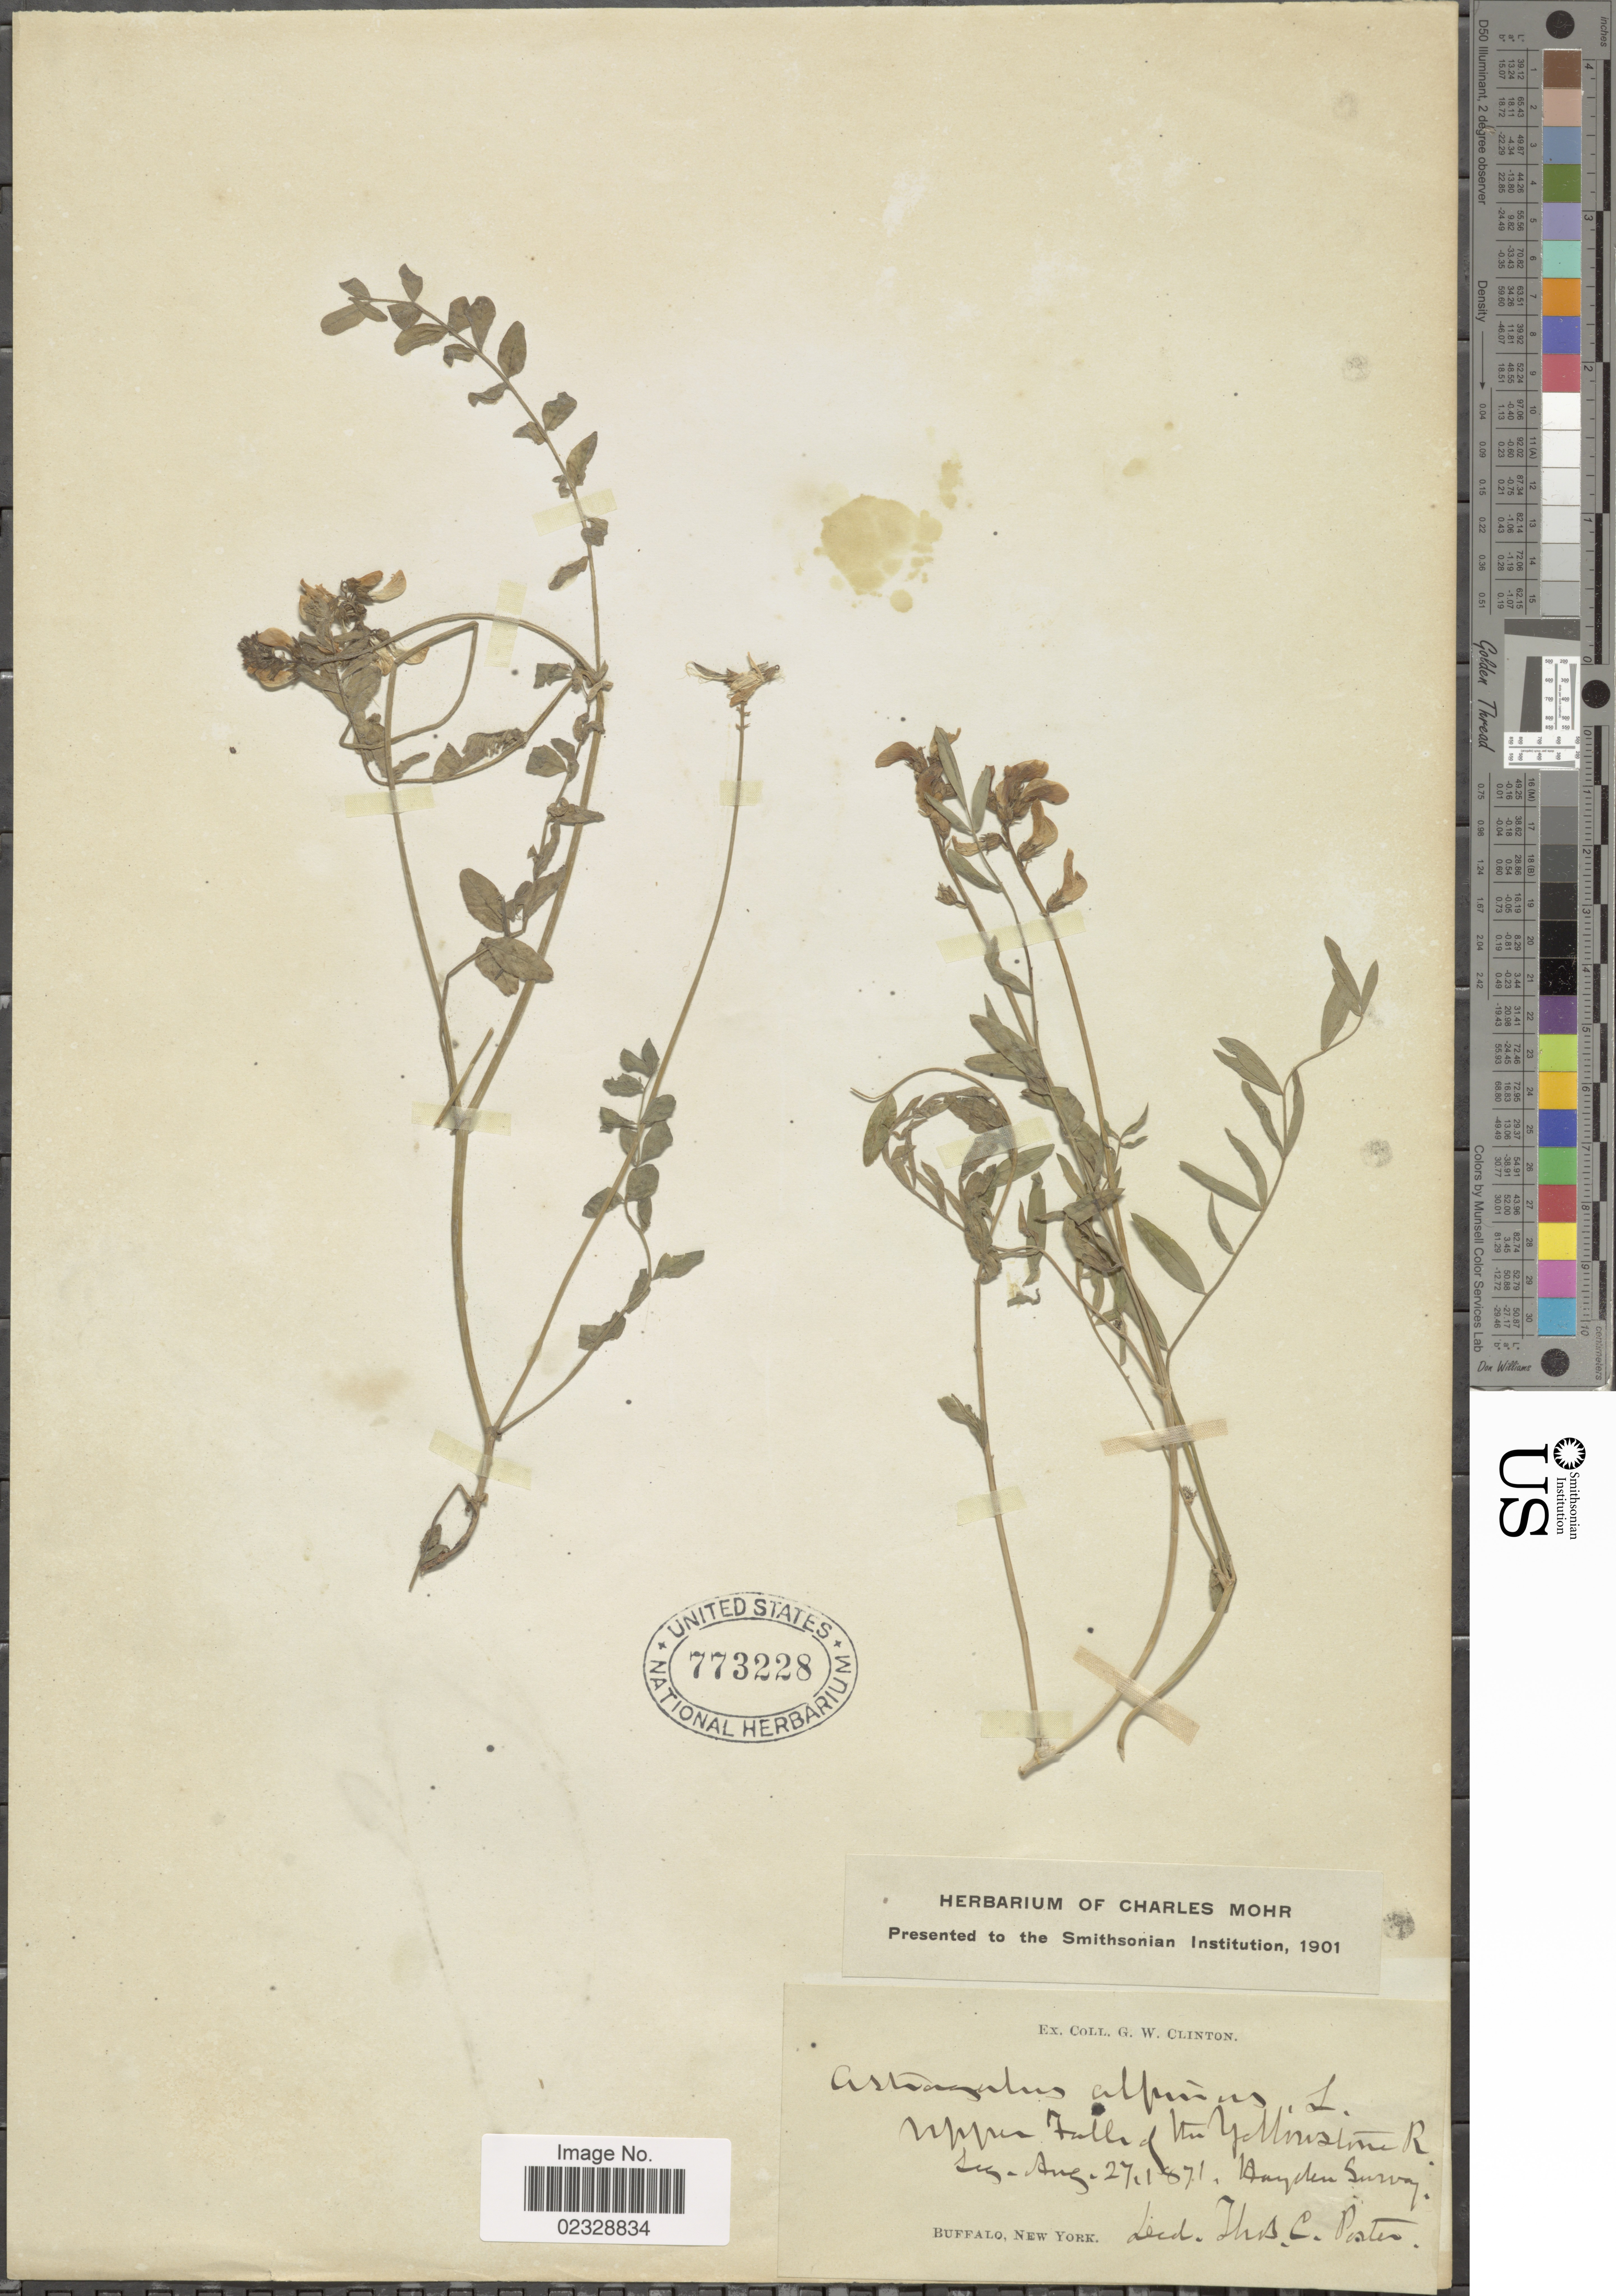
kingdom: Plantae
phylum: Tracheophyta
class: Magnoliopsida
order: Fabales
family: Fabaceae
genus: Astragalus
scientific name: Astragalus alpinus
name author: L.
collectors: T. C. Porter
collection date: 1871-07-27/1871-08-27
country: United States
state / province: Wyoming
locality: Upper Falls of the Yellowstone R,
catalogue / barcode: US 773228